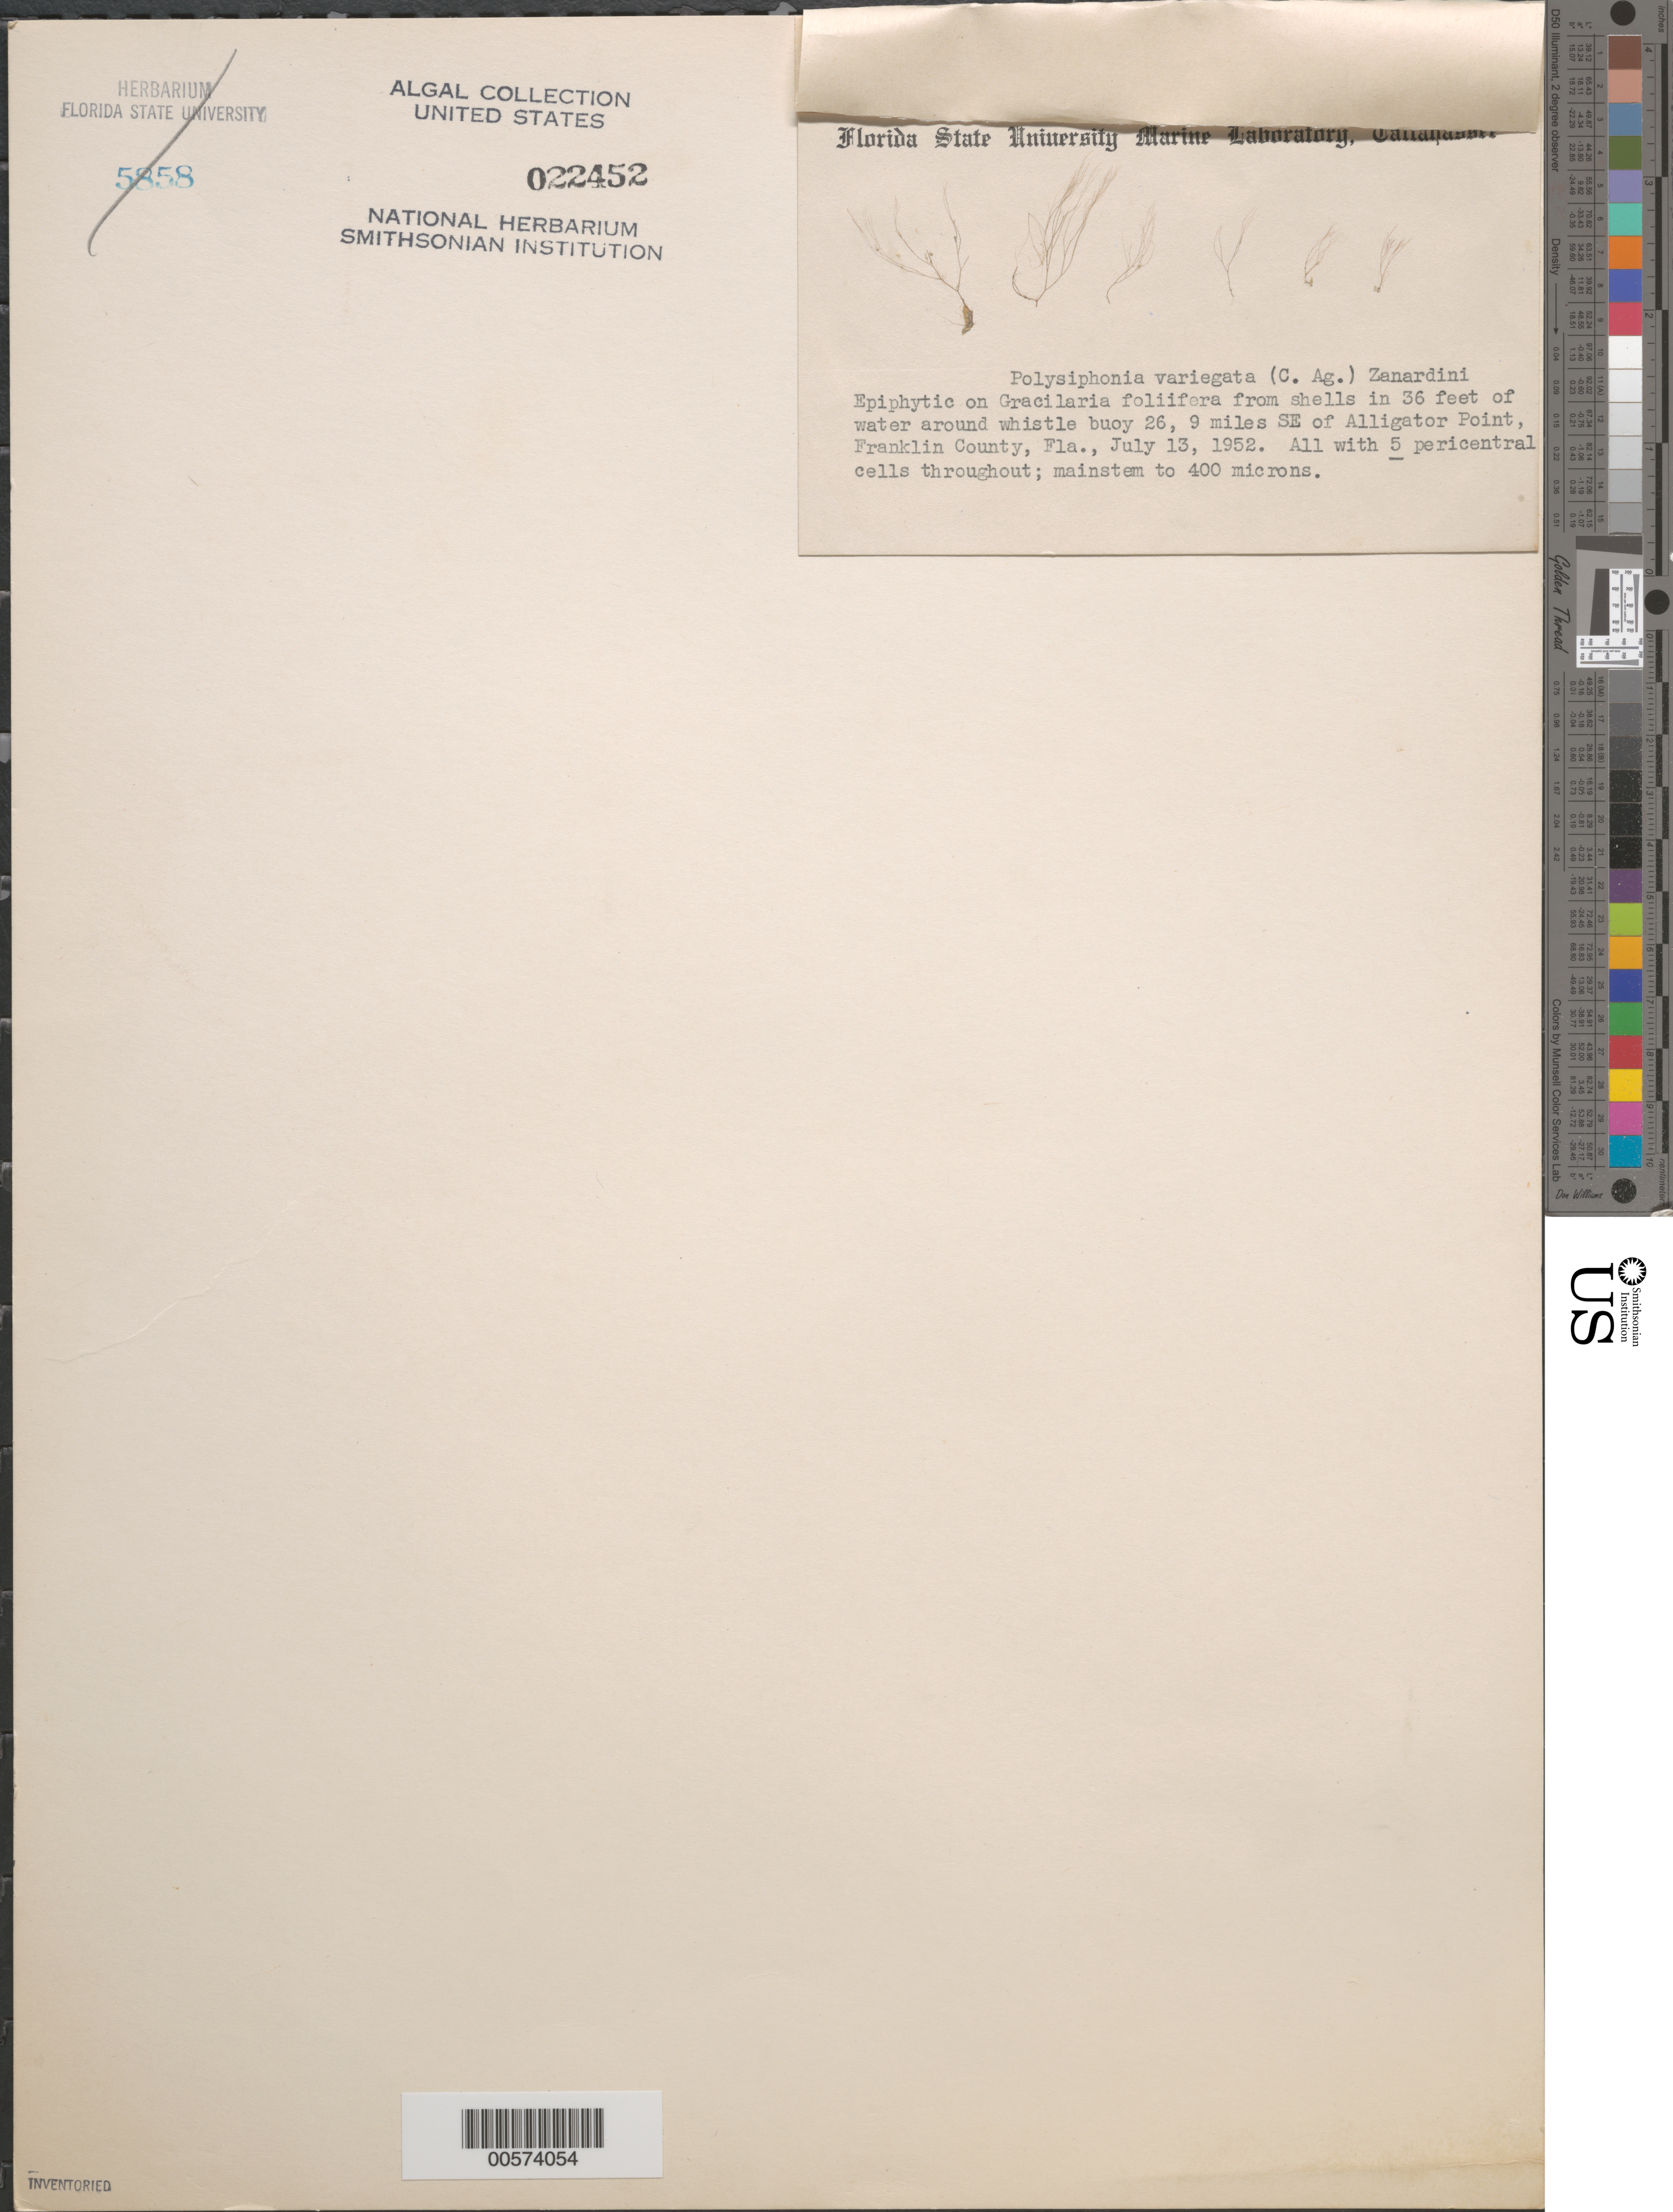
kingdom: Plantae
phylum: Rhodophyta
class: Florideophyceae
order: Ceramiales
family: Rhodomelaceae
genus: Carradoriella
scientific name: Carradoriella denudata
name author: (Dillwyn) Savoie & G.W. Saunders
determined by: Algae name updating Project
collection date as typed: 13 Jul 1952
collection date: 1952-07-13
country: United States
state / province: Florida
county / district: Franklin County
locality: Whistle buoy 26, 9 miles southeast of Alligator Point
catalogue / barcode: US 22452